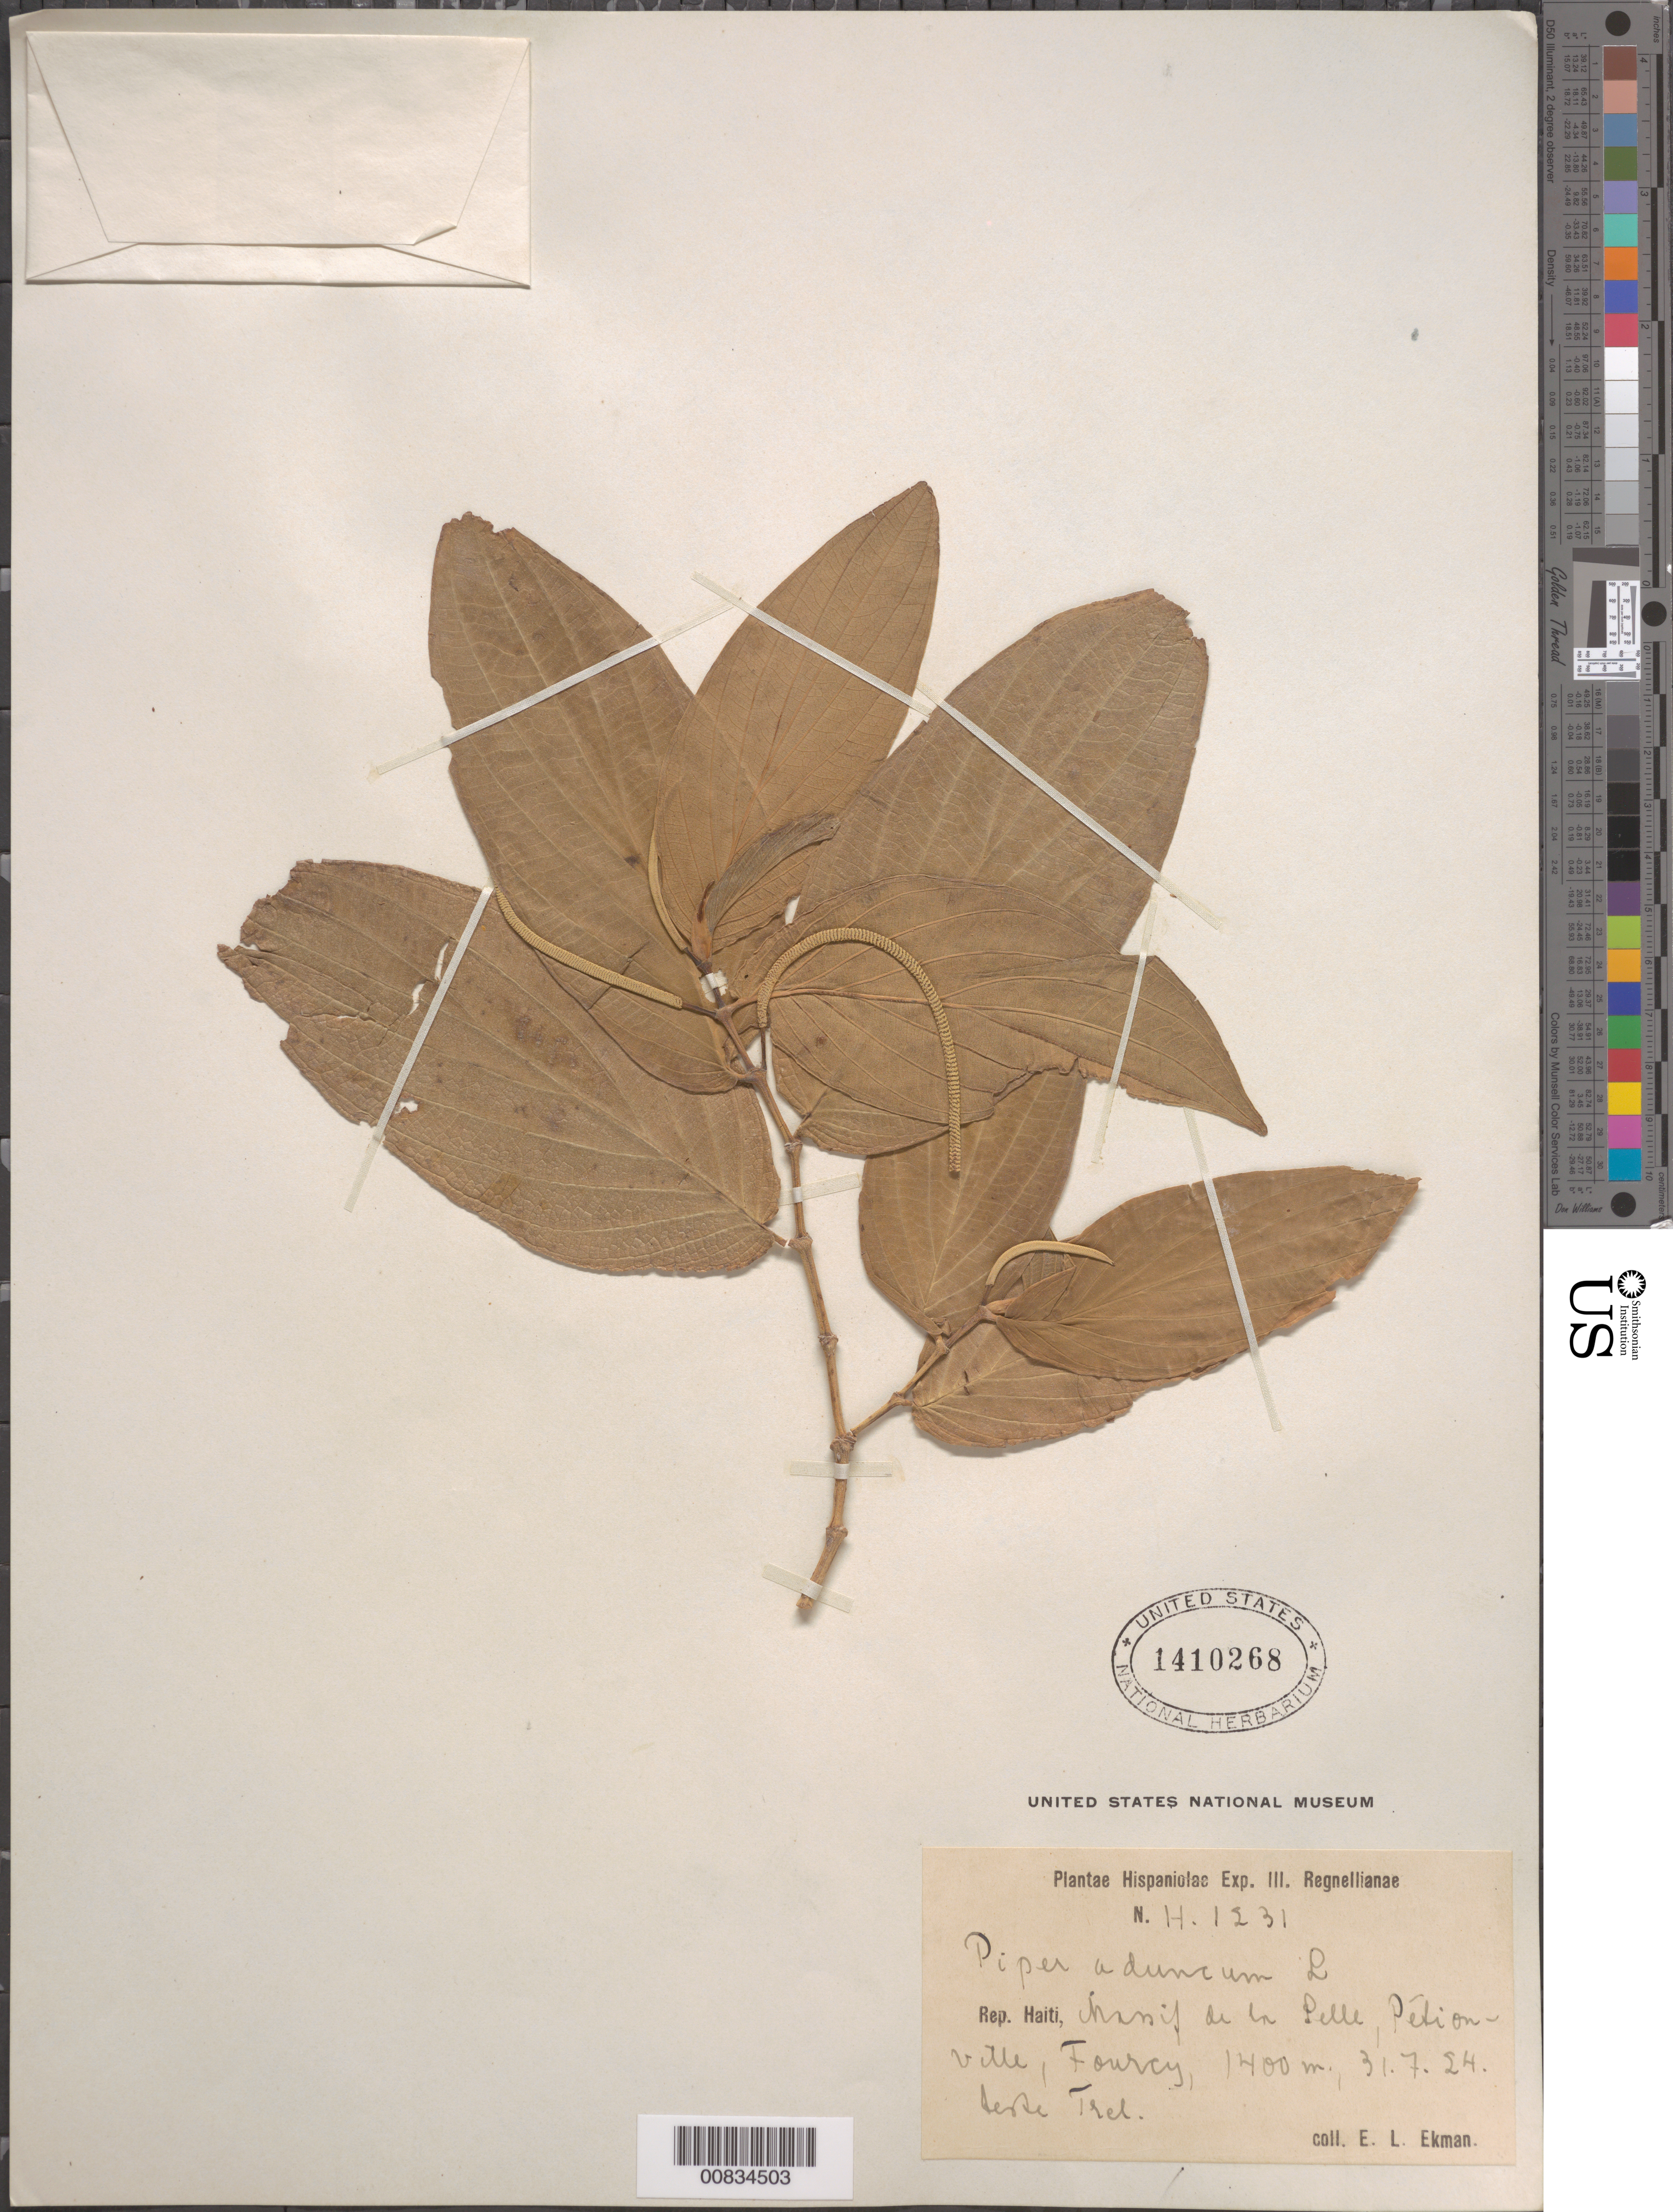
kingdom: Plantae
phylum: Tracheophyta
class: Magnoliopsida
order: Piperales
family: Piperaceae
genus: Piper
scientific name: Piper aduncum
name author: L.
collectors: E. L. Ekman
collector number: H 1231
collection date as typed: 31 Jul 1924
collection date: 1924-07-31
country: Haiti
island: Hispaniola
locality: Massif de la Selle, Pétionville, Fourcy.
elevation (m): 1400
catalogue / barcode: US 1410268